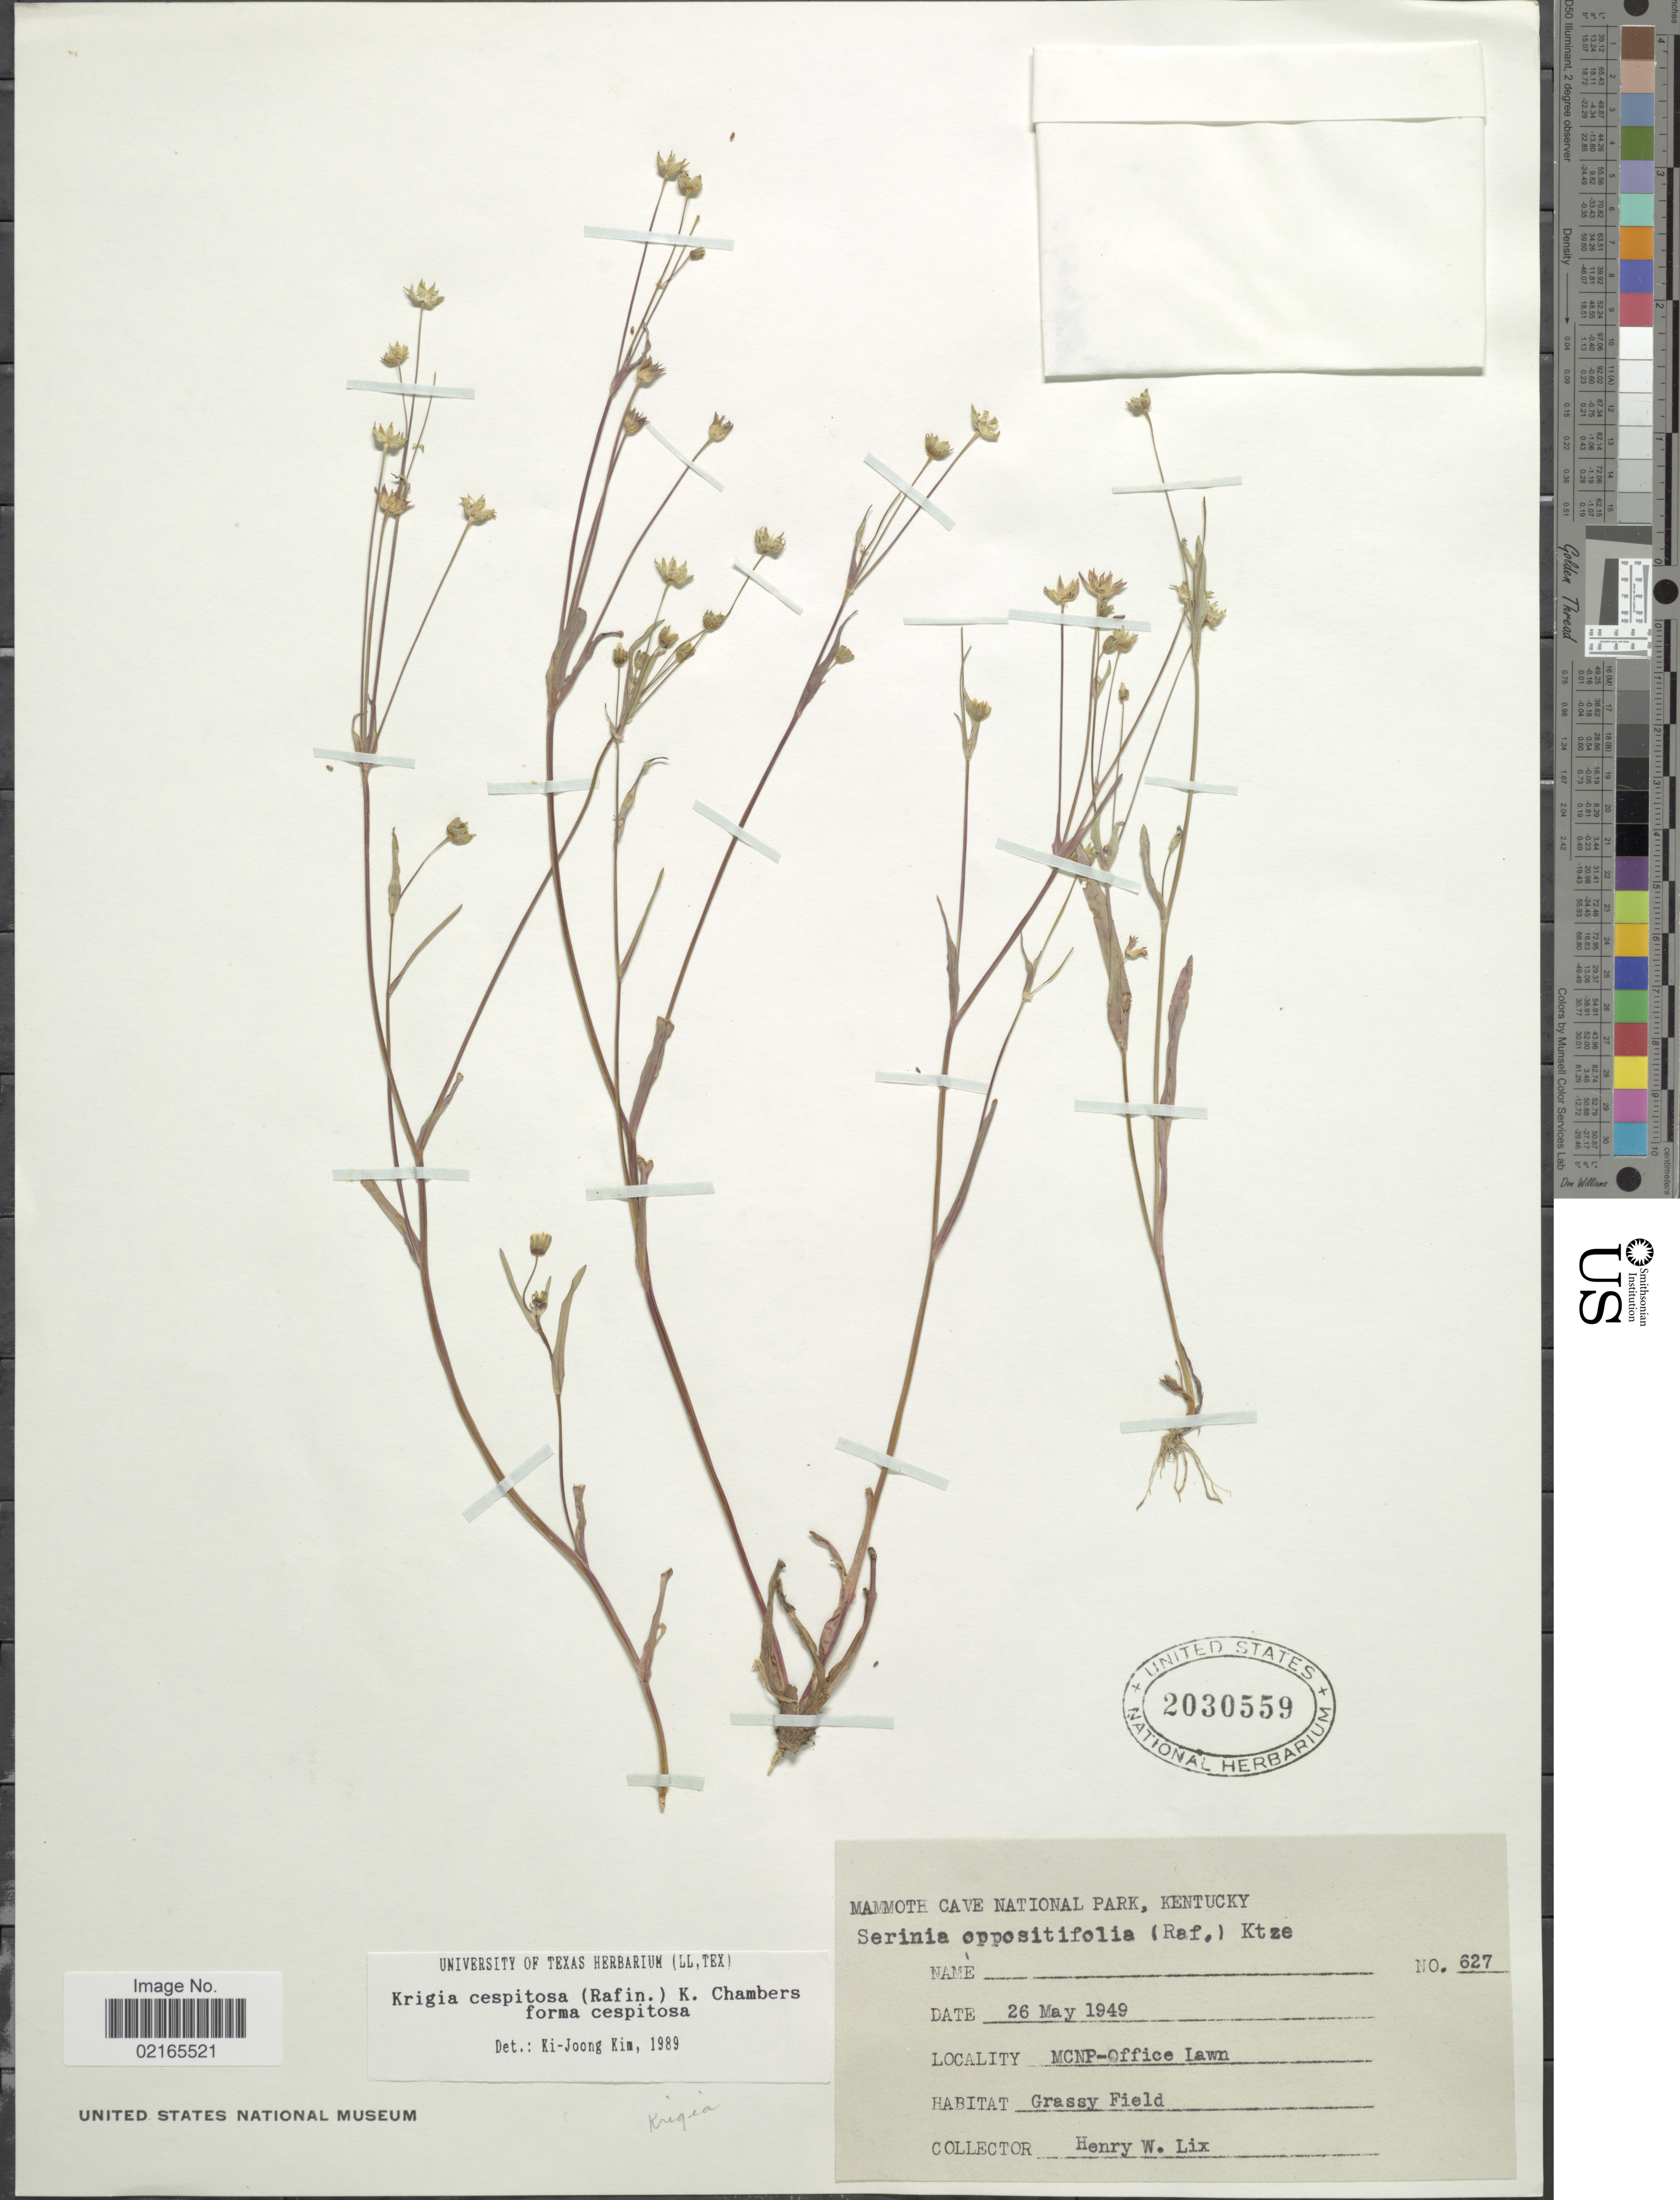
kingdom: Plantae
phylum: Tracheophyta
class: Magnoliopsida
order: Asterales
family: Asteraceae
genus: Krigia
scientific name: Krigia cespitosa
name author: (Raf.) K.L. Chambers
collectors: H. W. Lix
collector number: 627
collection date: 1949-05-26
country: United States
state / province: Kentucky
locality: Mamoth cave National Park, MCN-Office Lawn, grassy field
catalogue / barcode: US 2030559